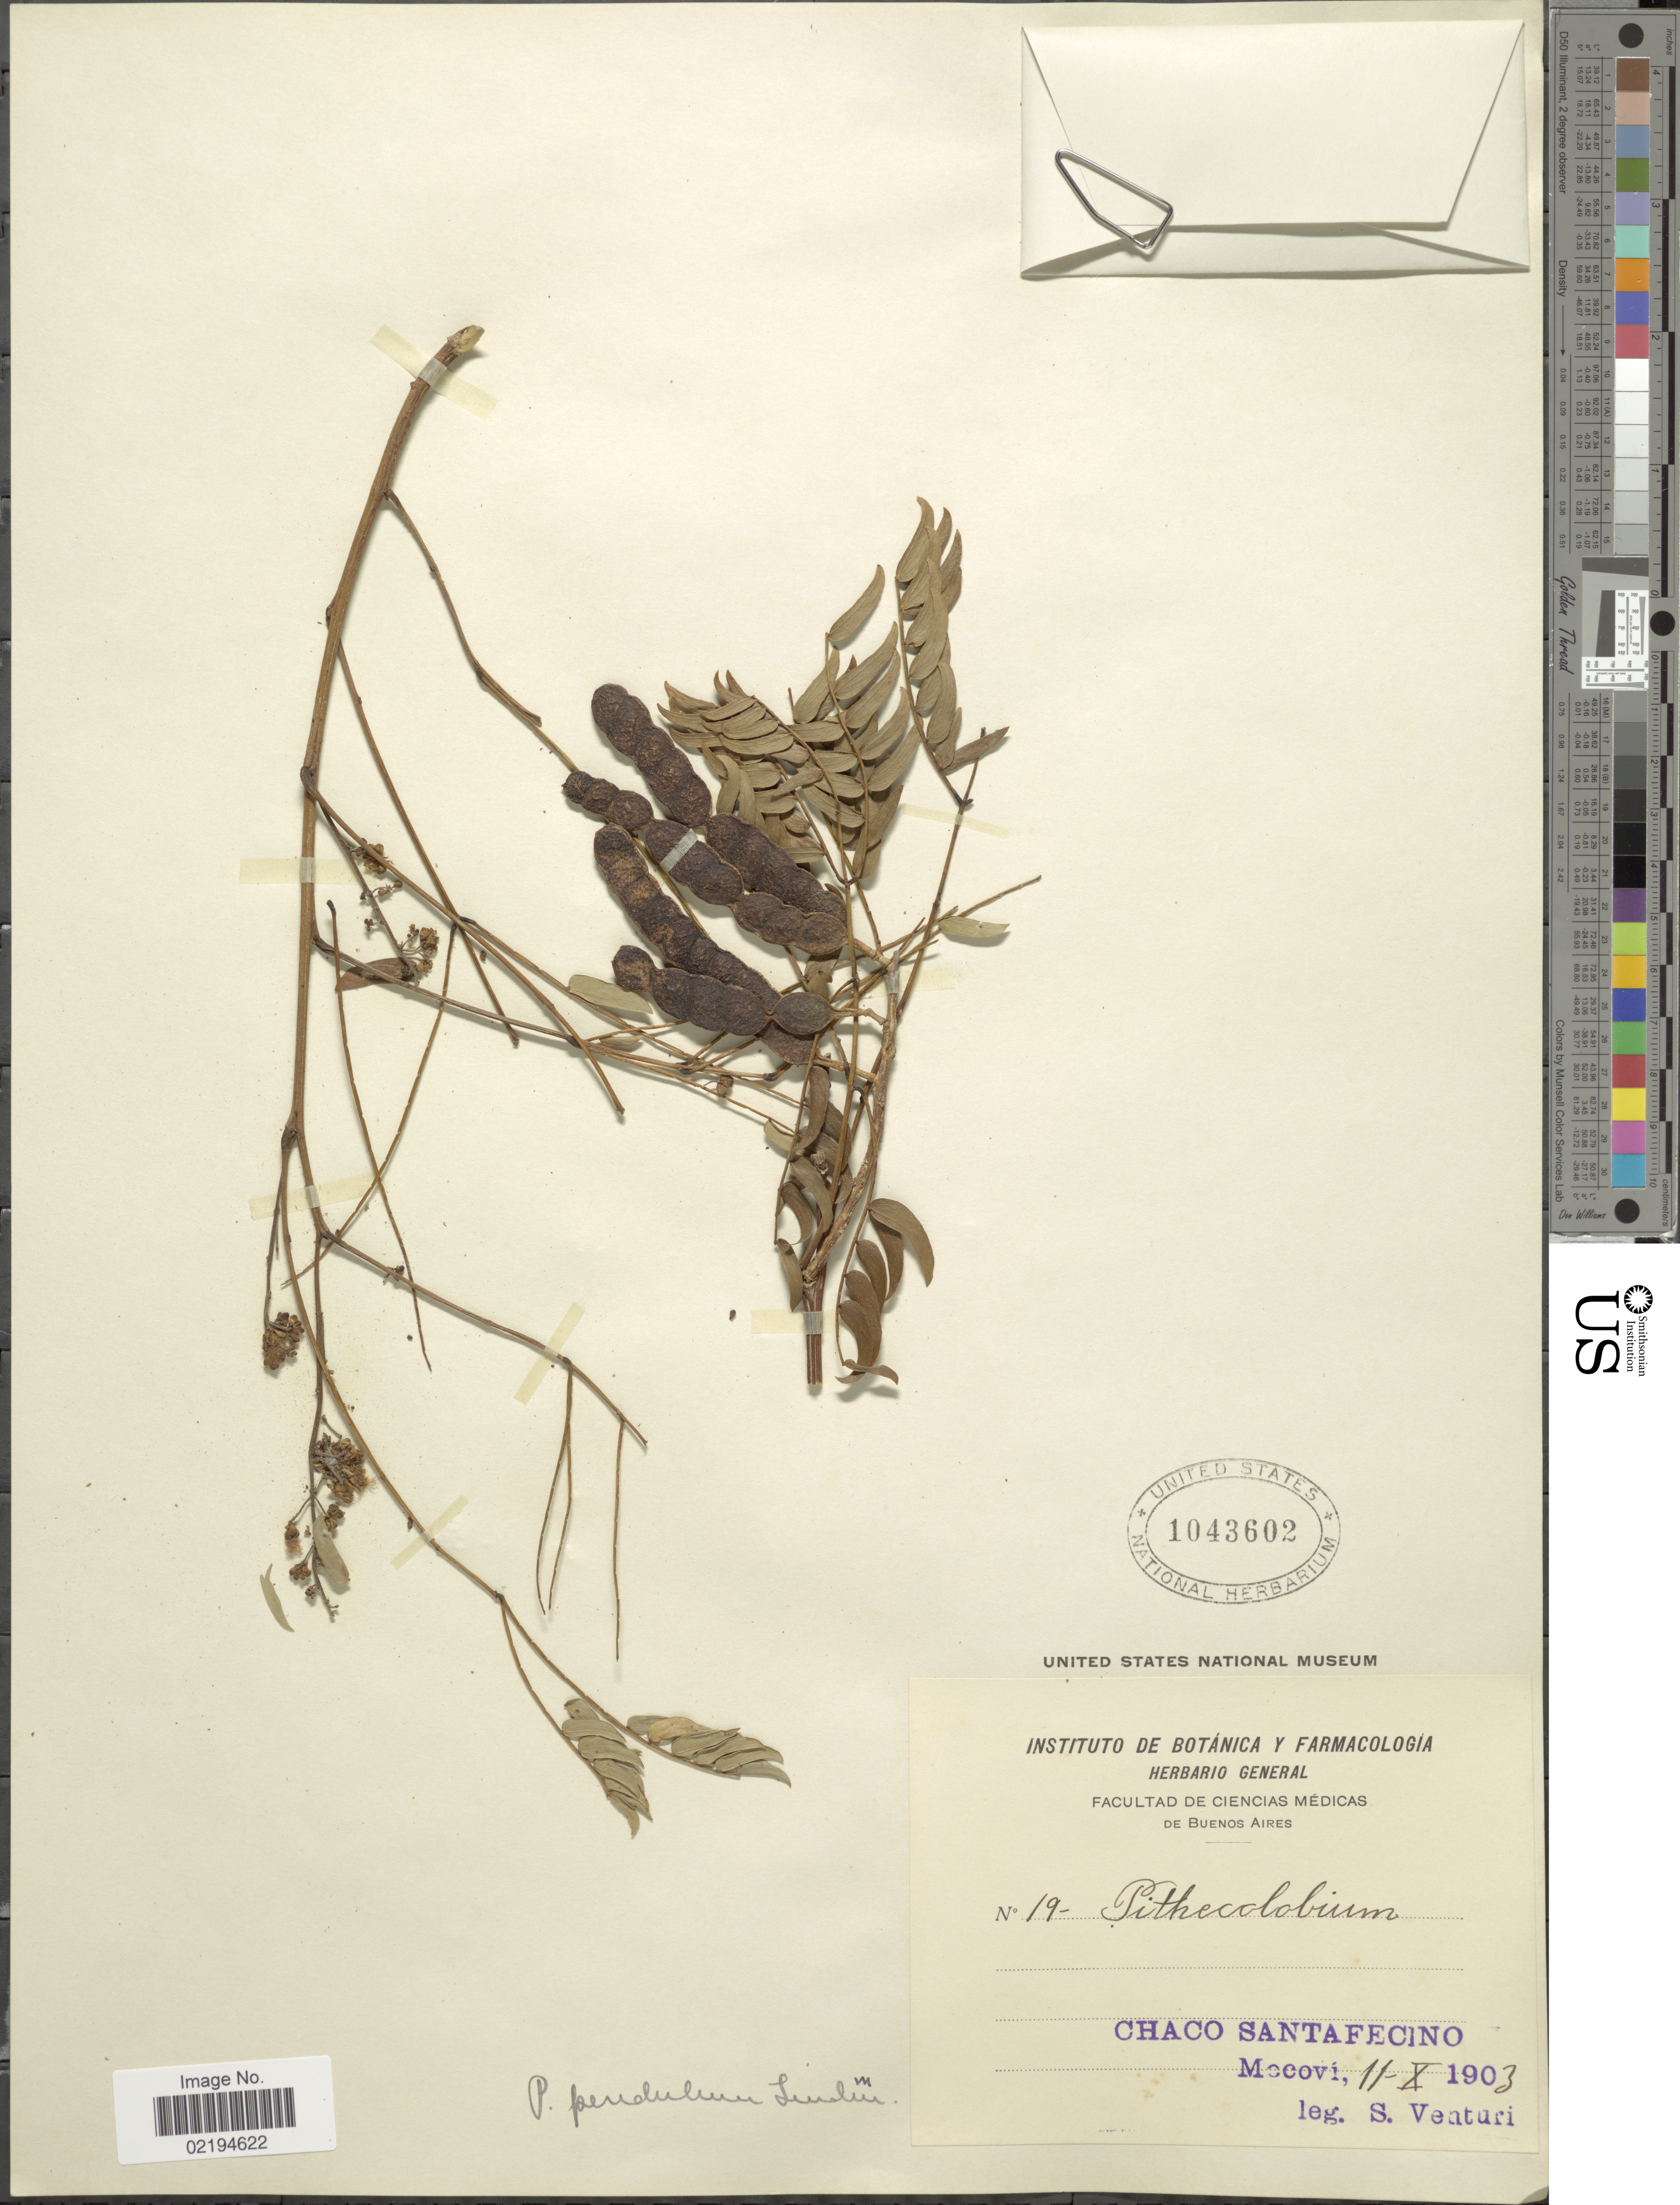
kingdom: Plantae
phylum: Tracheophyta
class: Magnoliopsida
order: Fabales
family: Fabaceae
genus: Pseudalbizzia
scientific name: Pseudalbizzia inundata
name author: (Mart.) Koenen & Duno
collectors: S. Venturi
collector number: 19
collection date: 1903-10-11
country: Argentina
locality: Chaco Santa Fecino, Mocovi.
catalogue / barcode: US 1043602